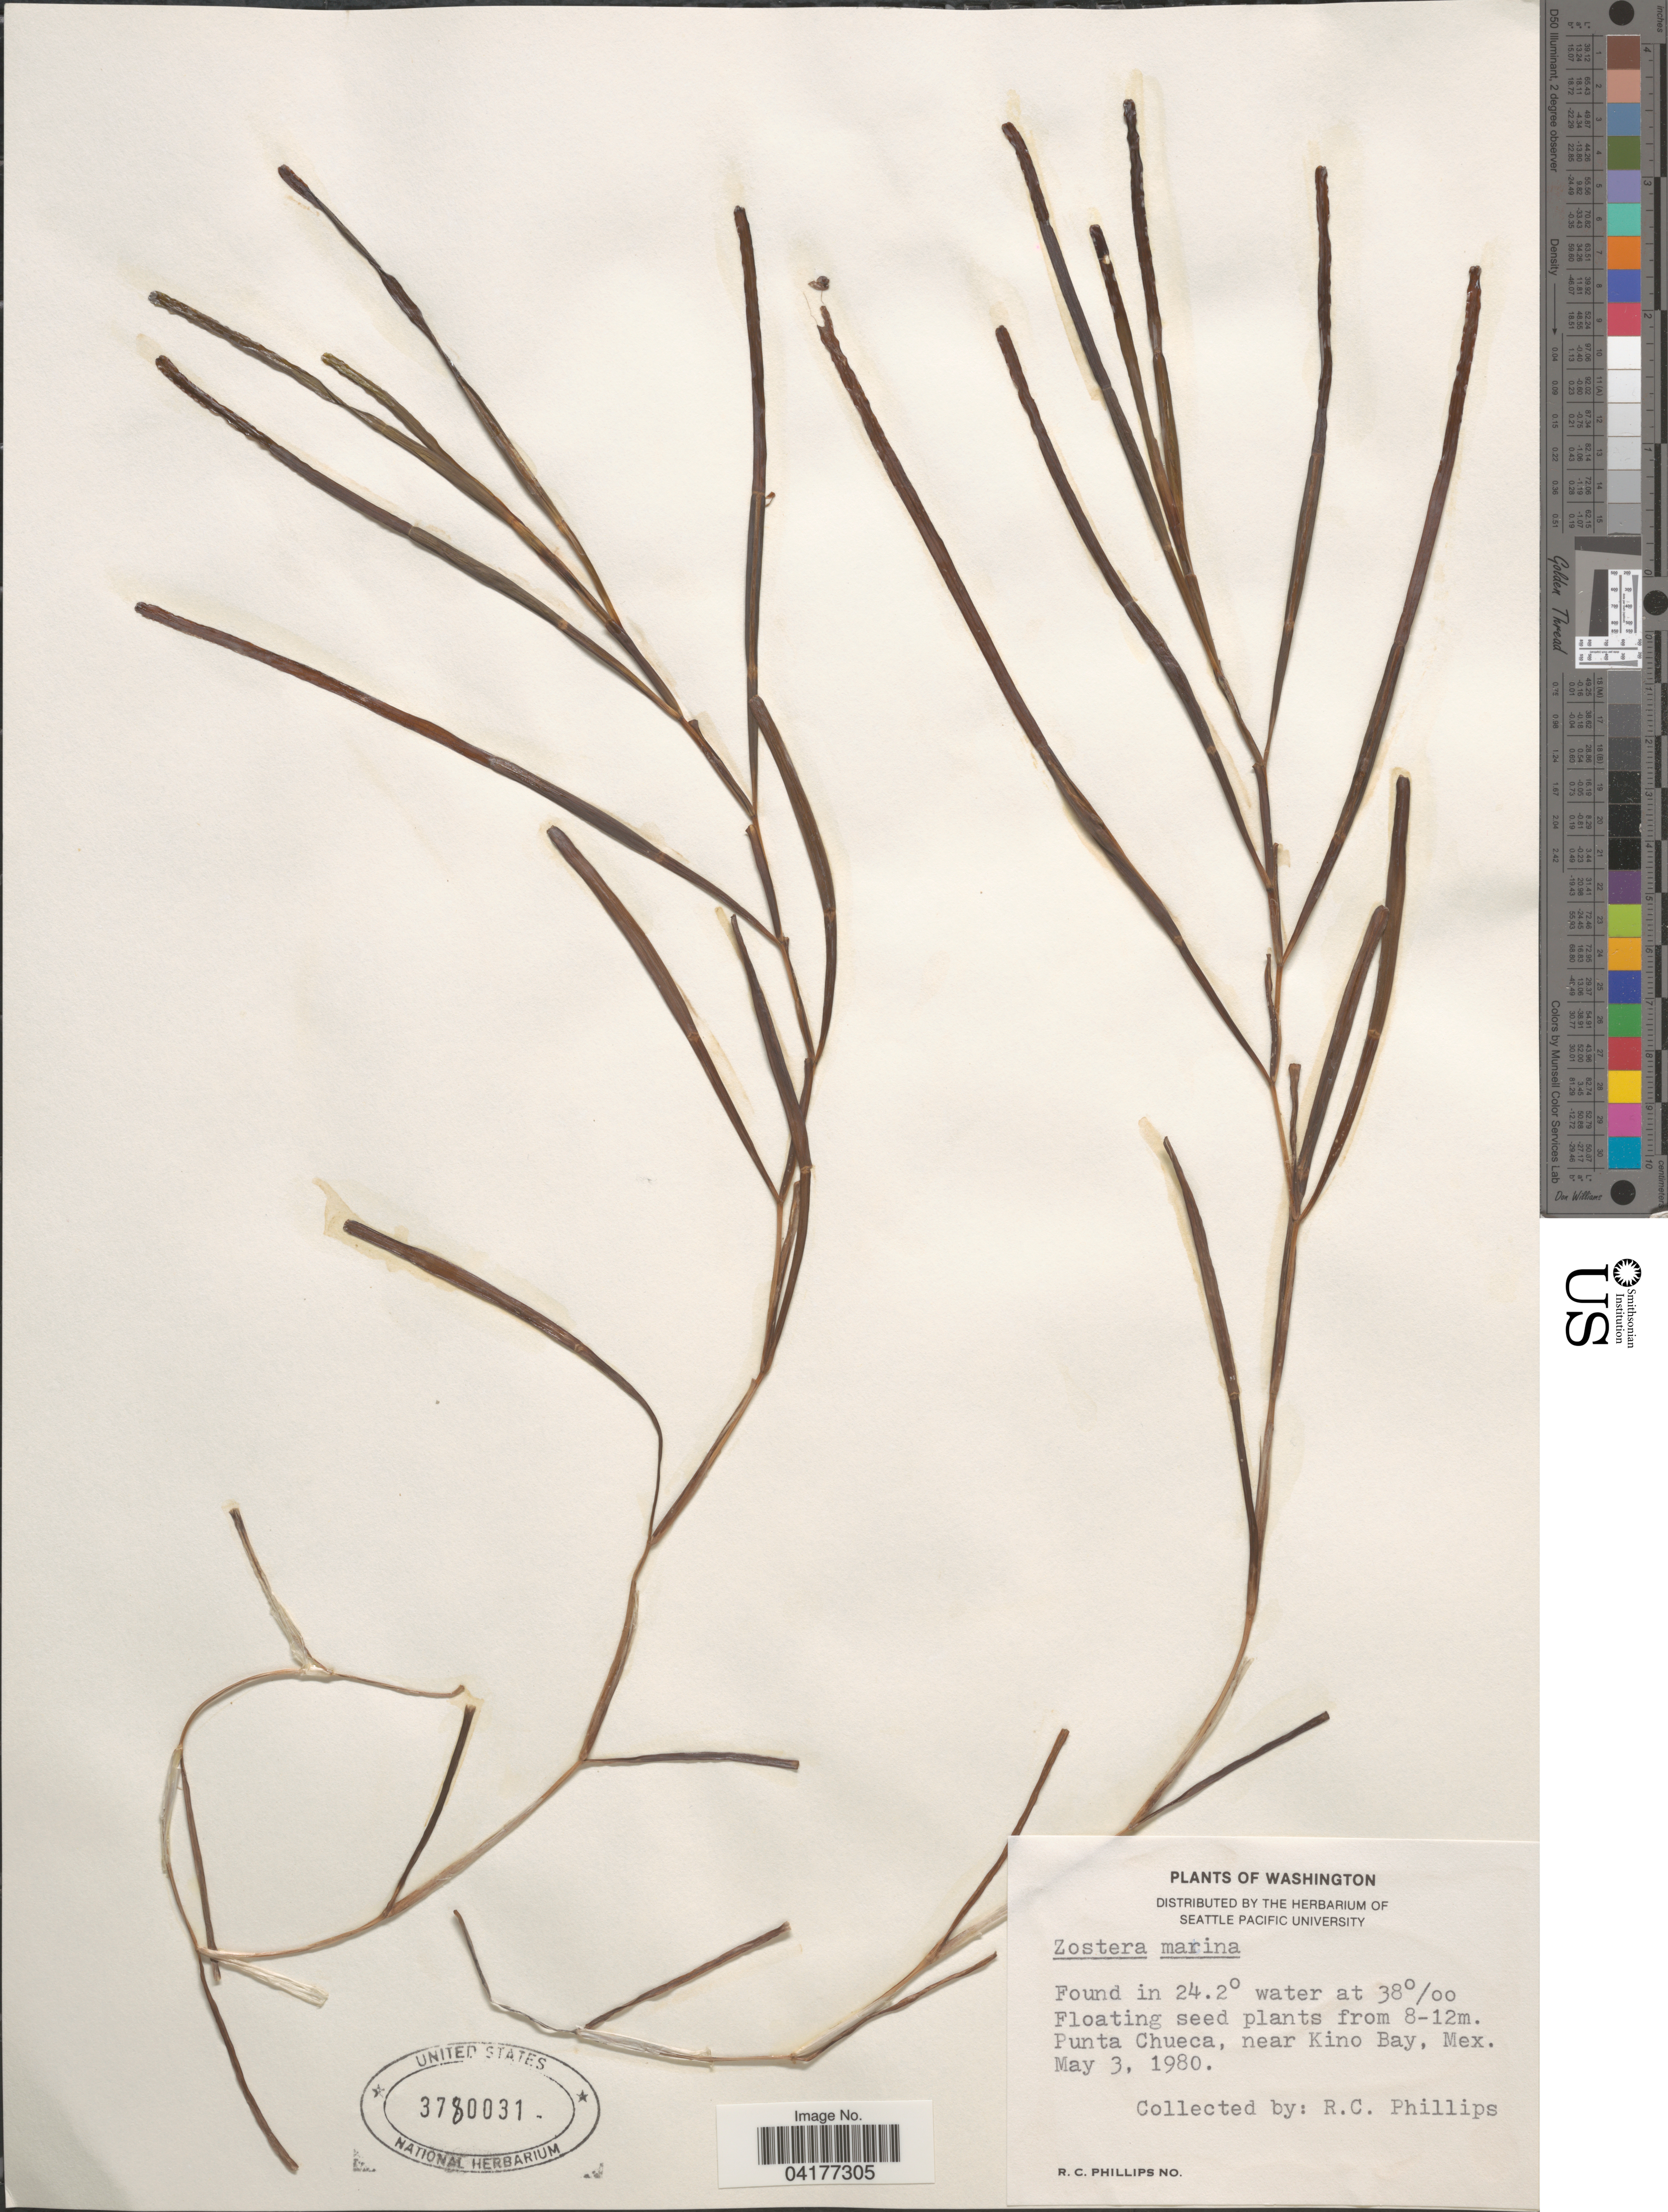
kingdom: Plantae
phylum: Tracheophyta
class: Liliopsida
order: Alismatales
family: Zosteraceae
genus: Zostera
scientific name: Zostera marina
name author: L.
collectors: R. C. Phillips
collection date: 1980-05-03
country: Mexico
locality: Punta Chueca, near Kino Bay.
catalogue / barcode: US 3780031